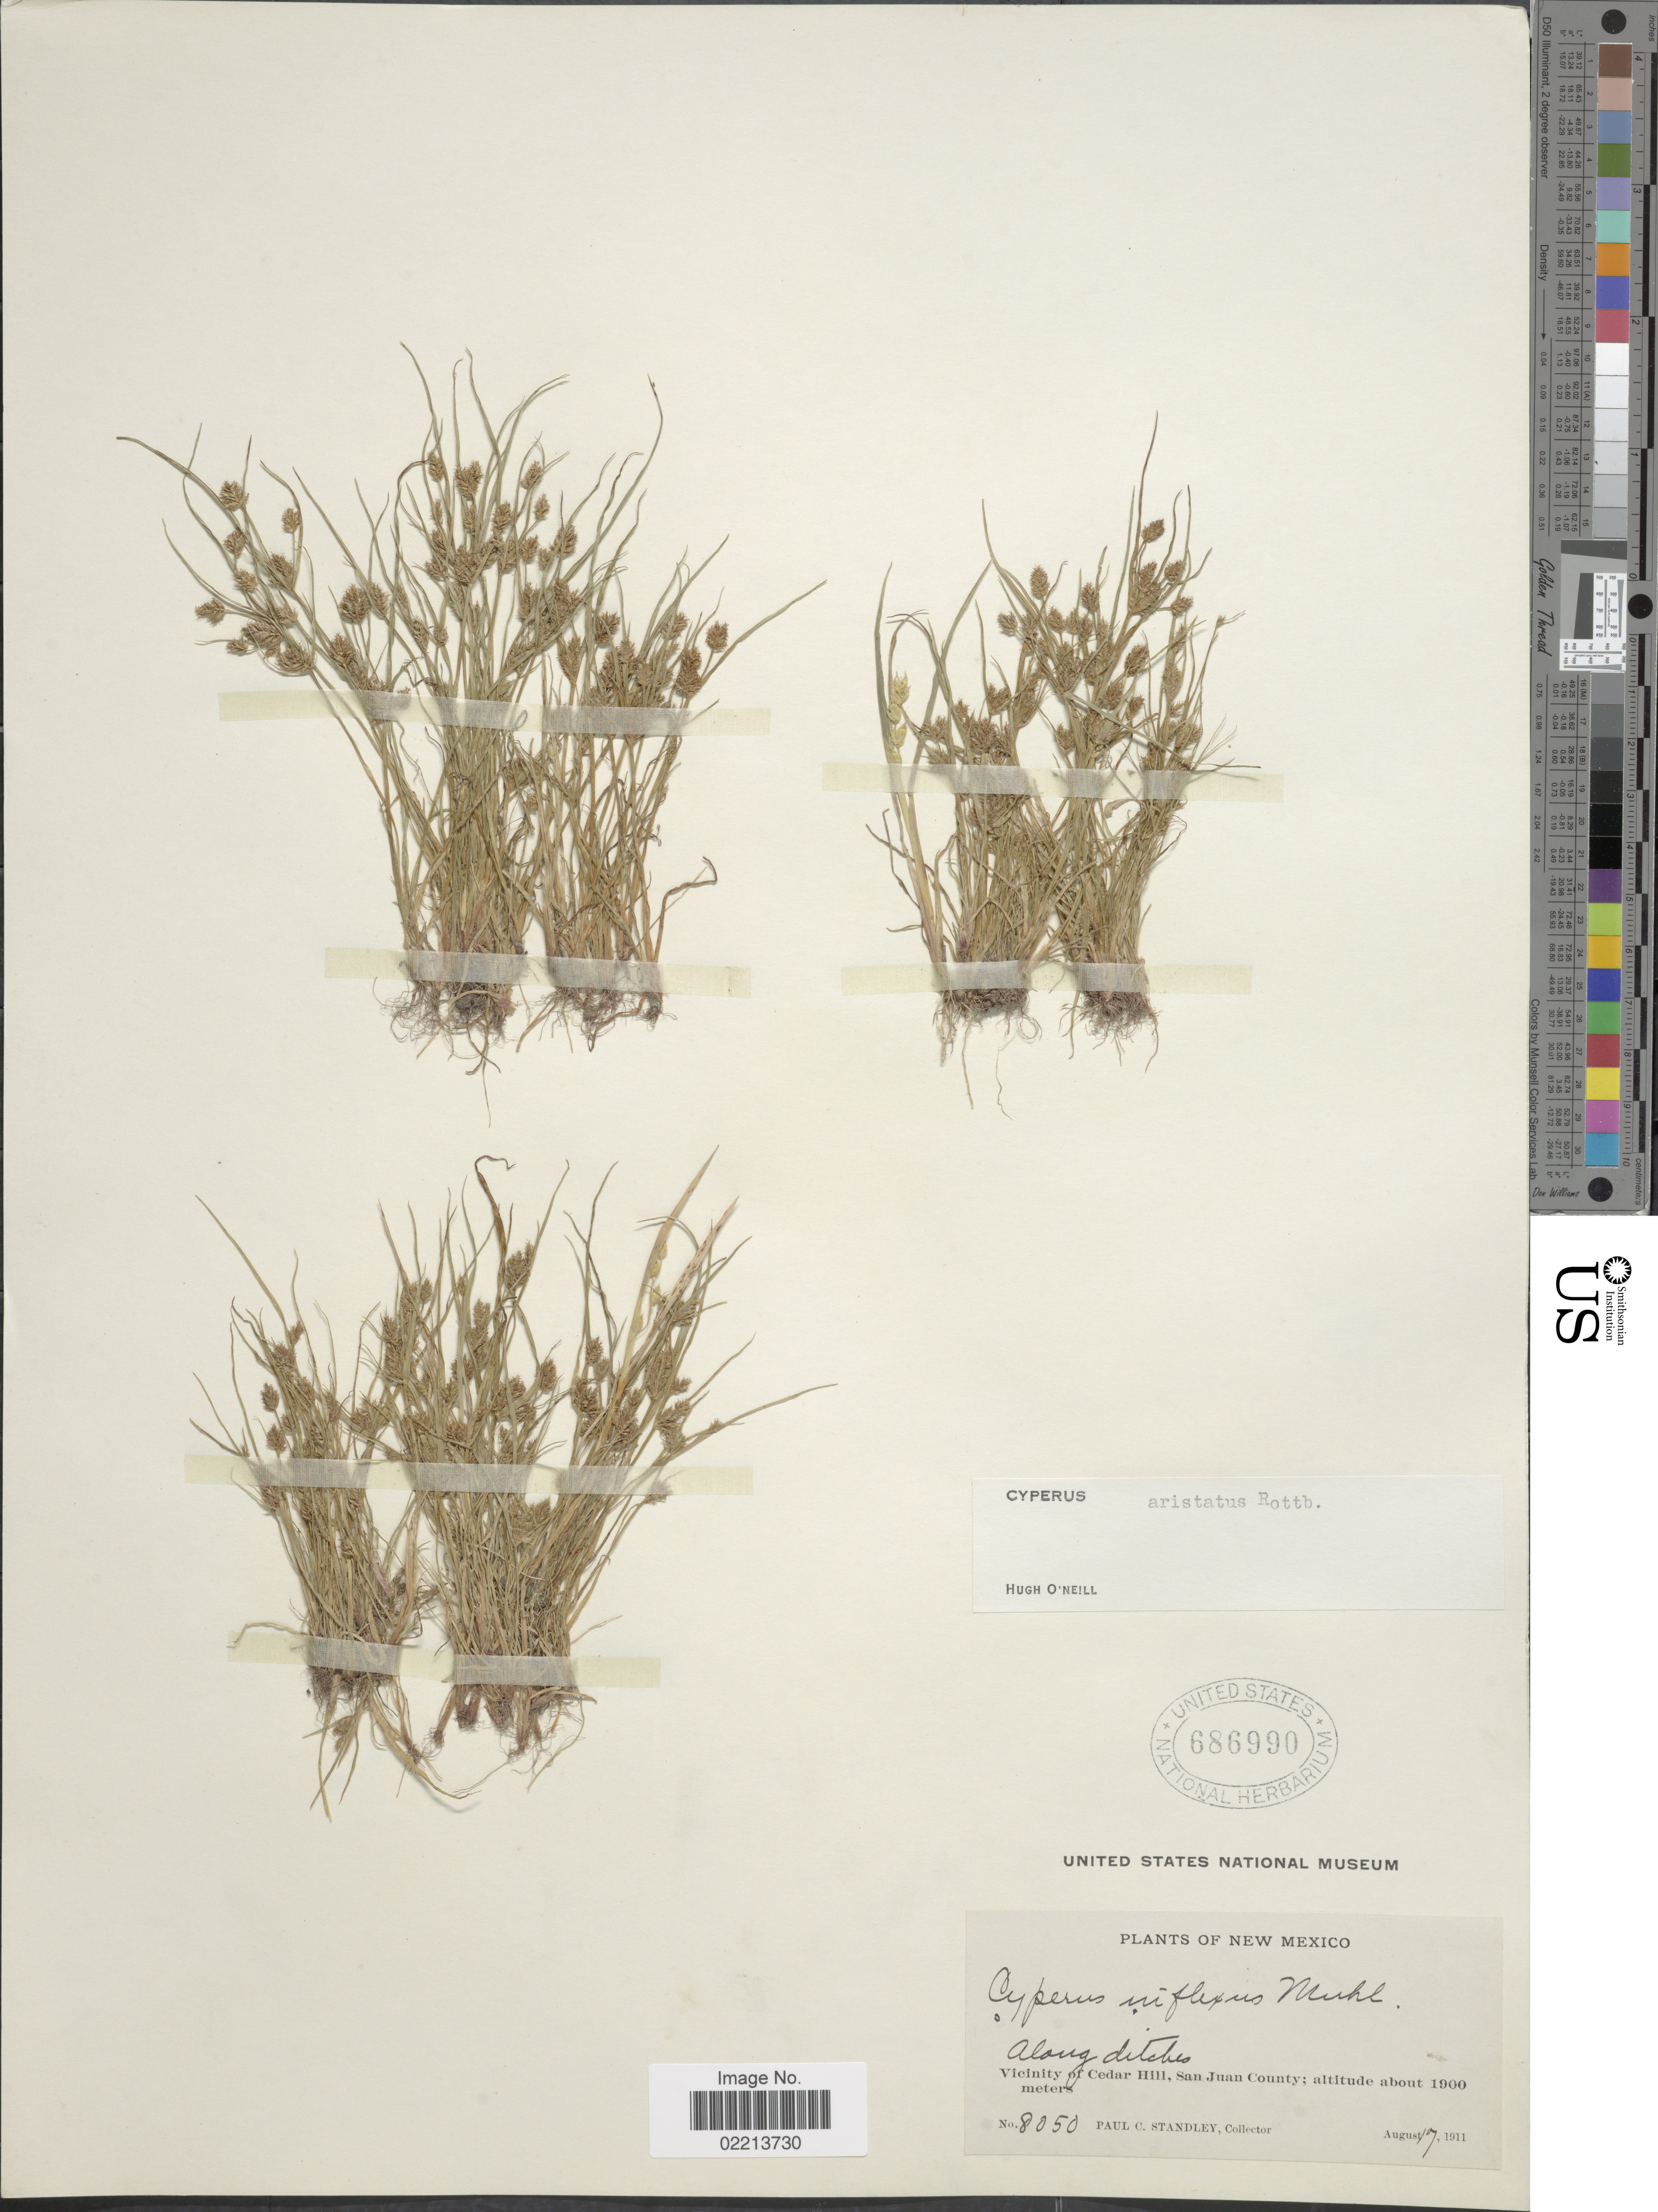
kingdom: Plantae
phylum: Tracheophyta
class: Liliopsida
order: Poales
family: Cyperaceae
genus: Cyperus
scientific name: Cyperus squarrosus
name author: L.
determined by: Strong, Mark T., (BOT), Smithsonian Institution - National Museum of Natural History (UNITED STATES)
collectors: P. C. Standley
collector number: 8050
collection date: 1911-08-17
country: United States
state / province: New Mexico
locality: Along ditches, vicinity of Cedar Hill, San Juan County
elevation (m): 1900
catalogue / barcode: US 686990